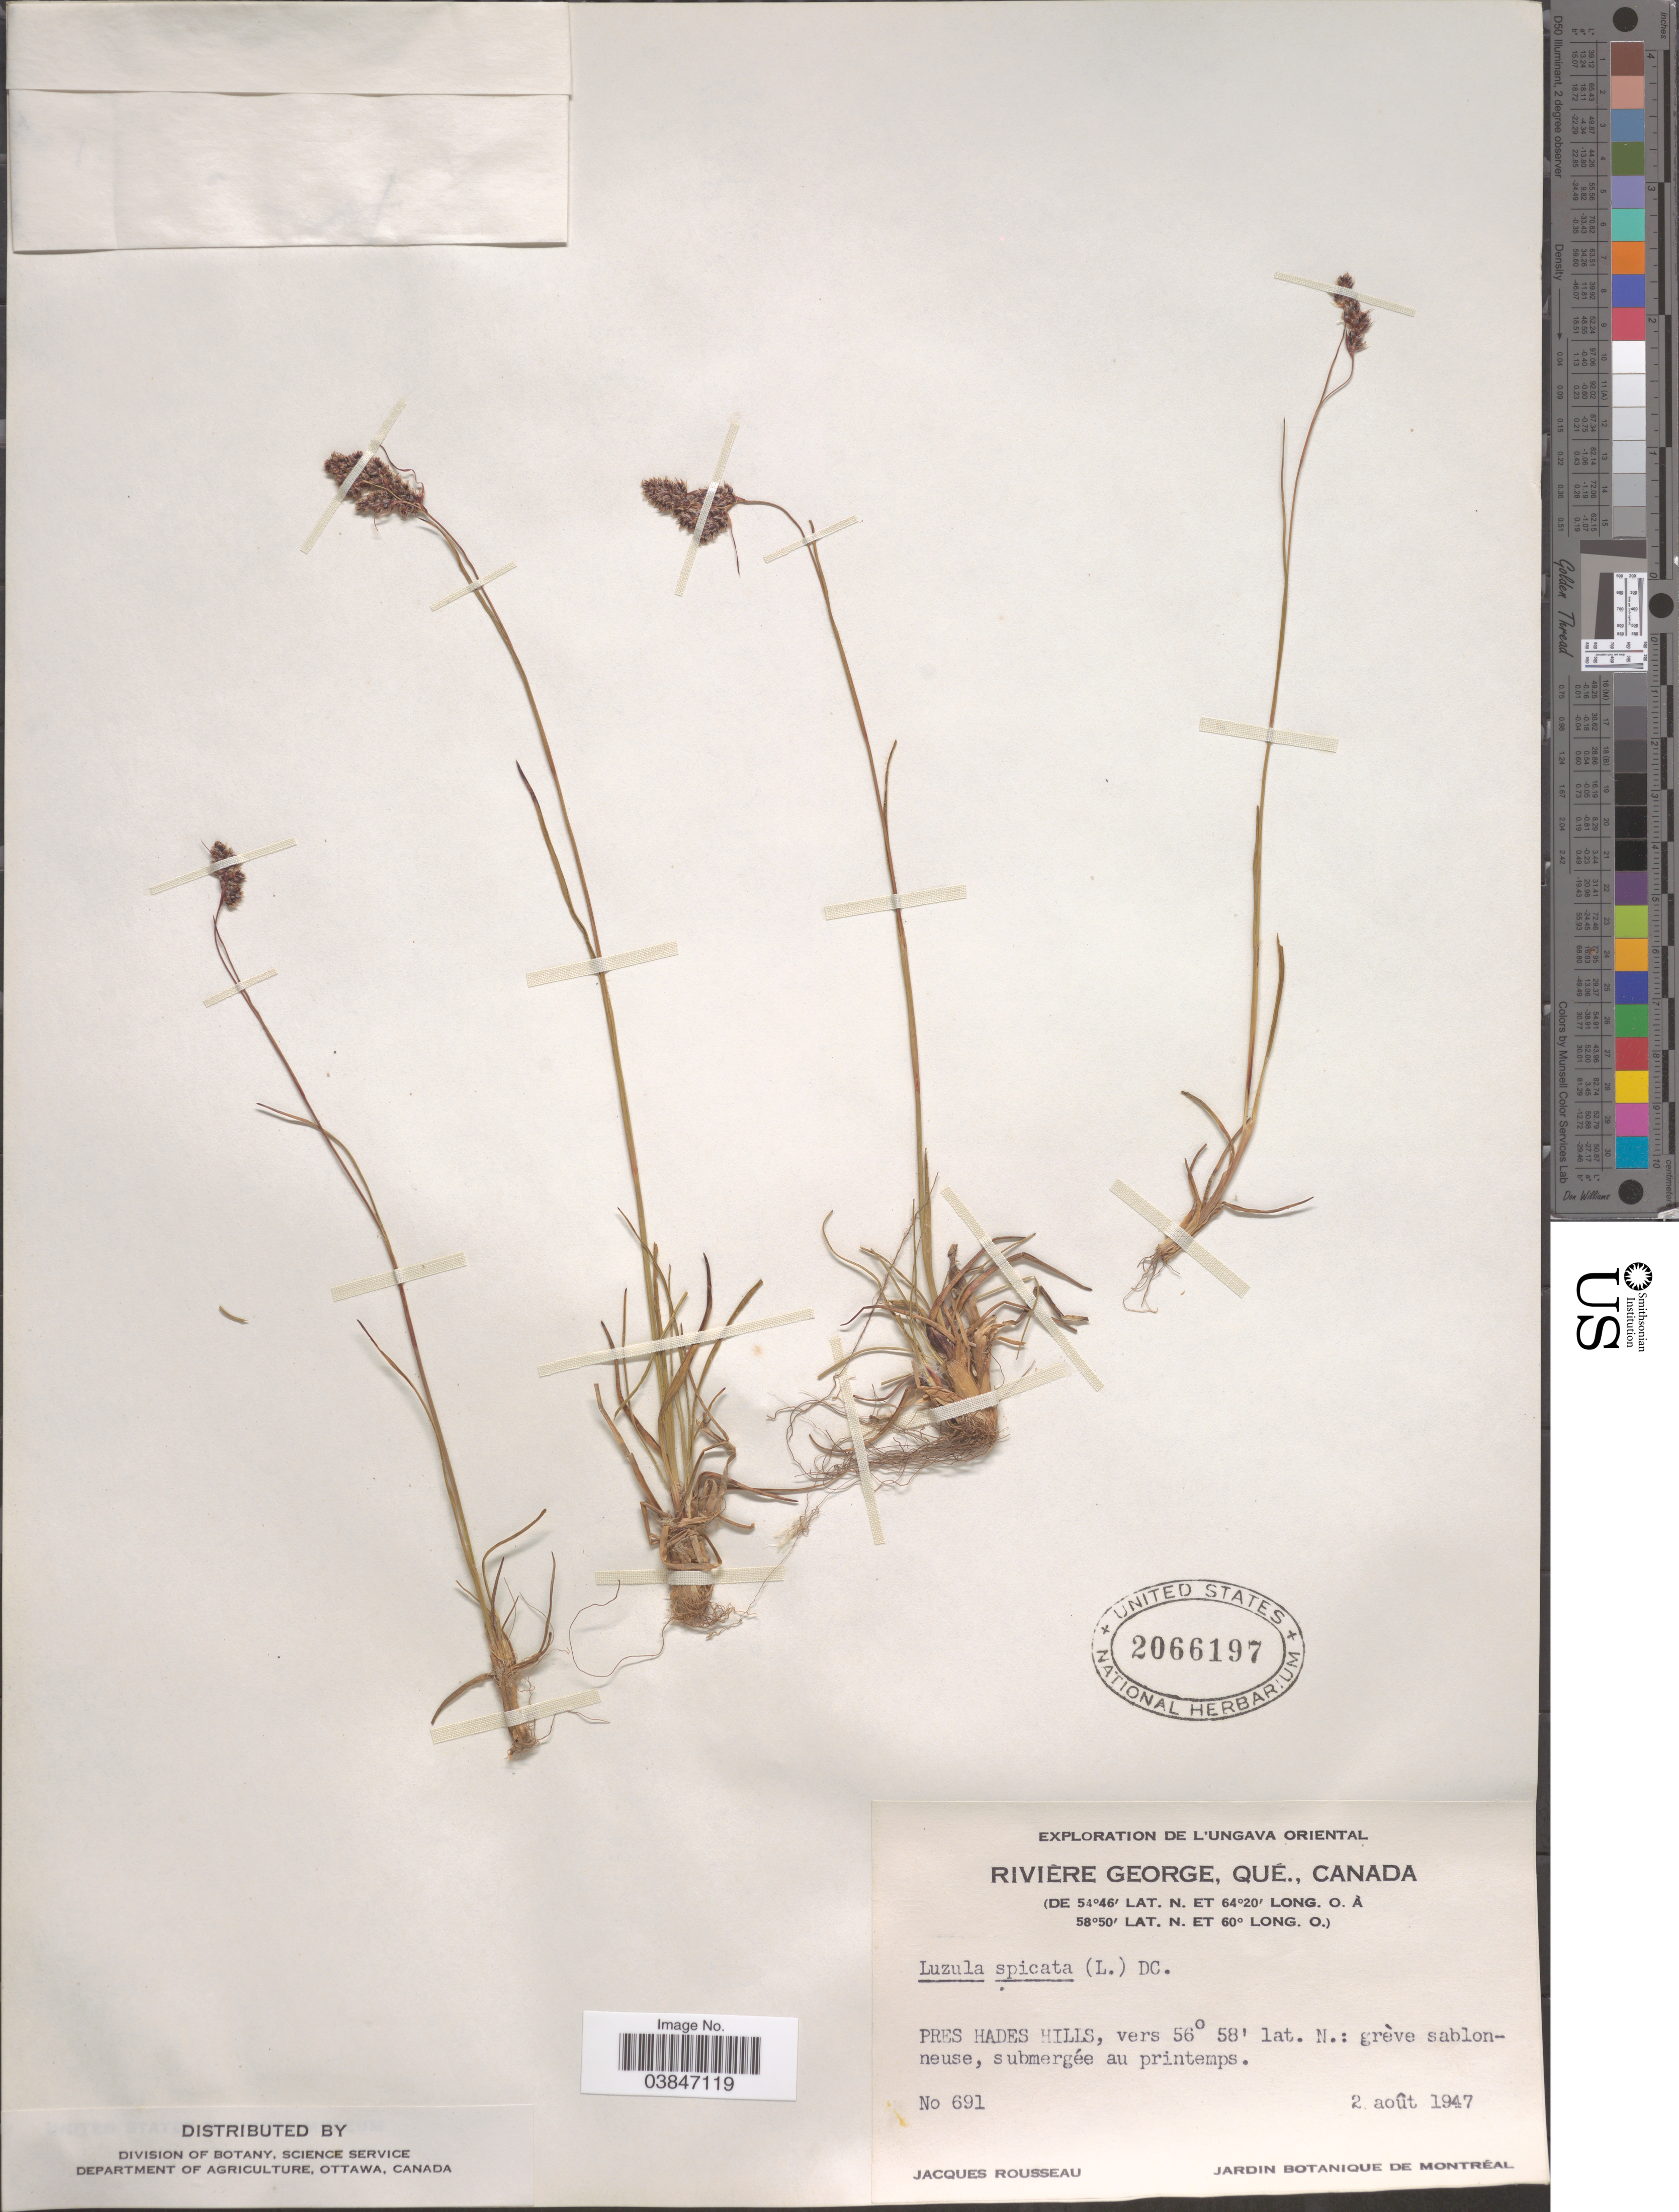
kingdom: Plantae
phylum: Tracheophyta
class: Liliopsida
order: Poales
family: Juncaceae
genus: Luzula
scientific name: Luzula spicata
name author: (L.) DC.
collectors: J. Rousseau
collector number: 691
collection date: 1947-08-02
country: Canada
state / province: Quebec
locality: L'Ungava Oriental. [unsure placement] Rivière George. Pres Hades Hills.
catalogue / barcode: US 2066197